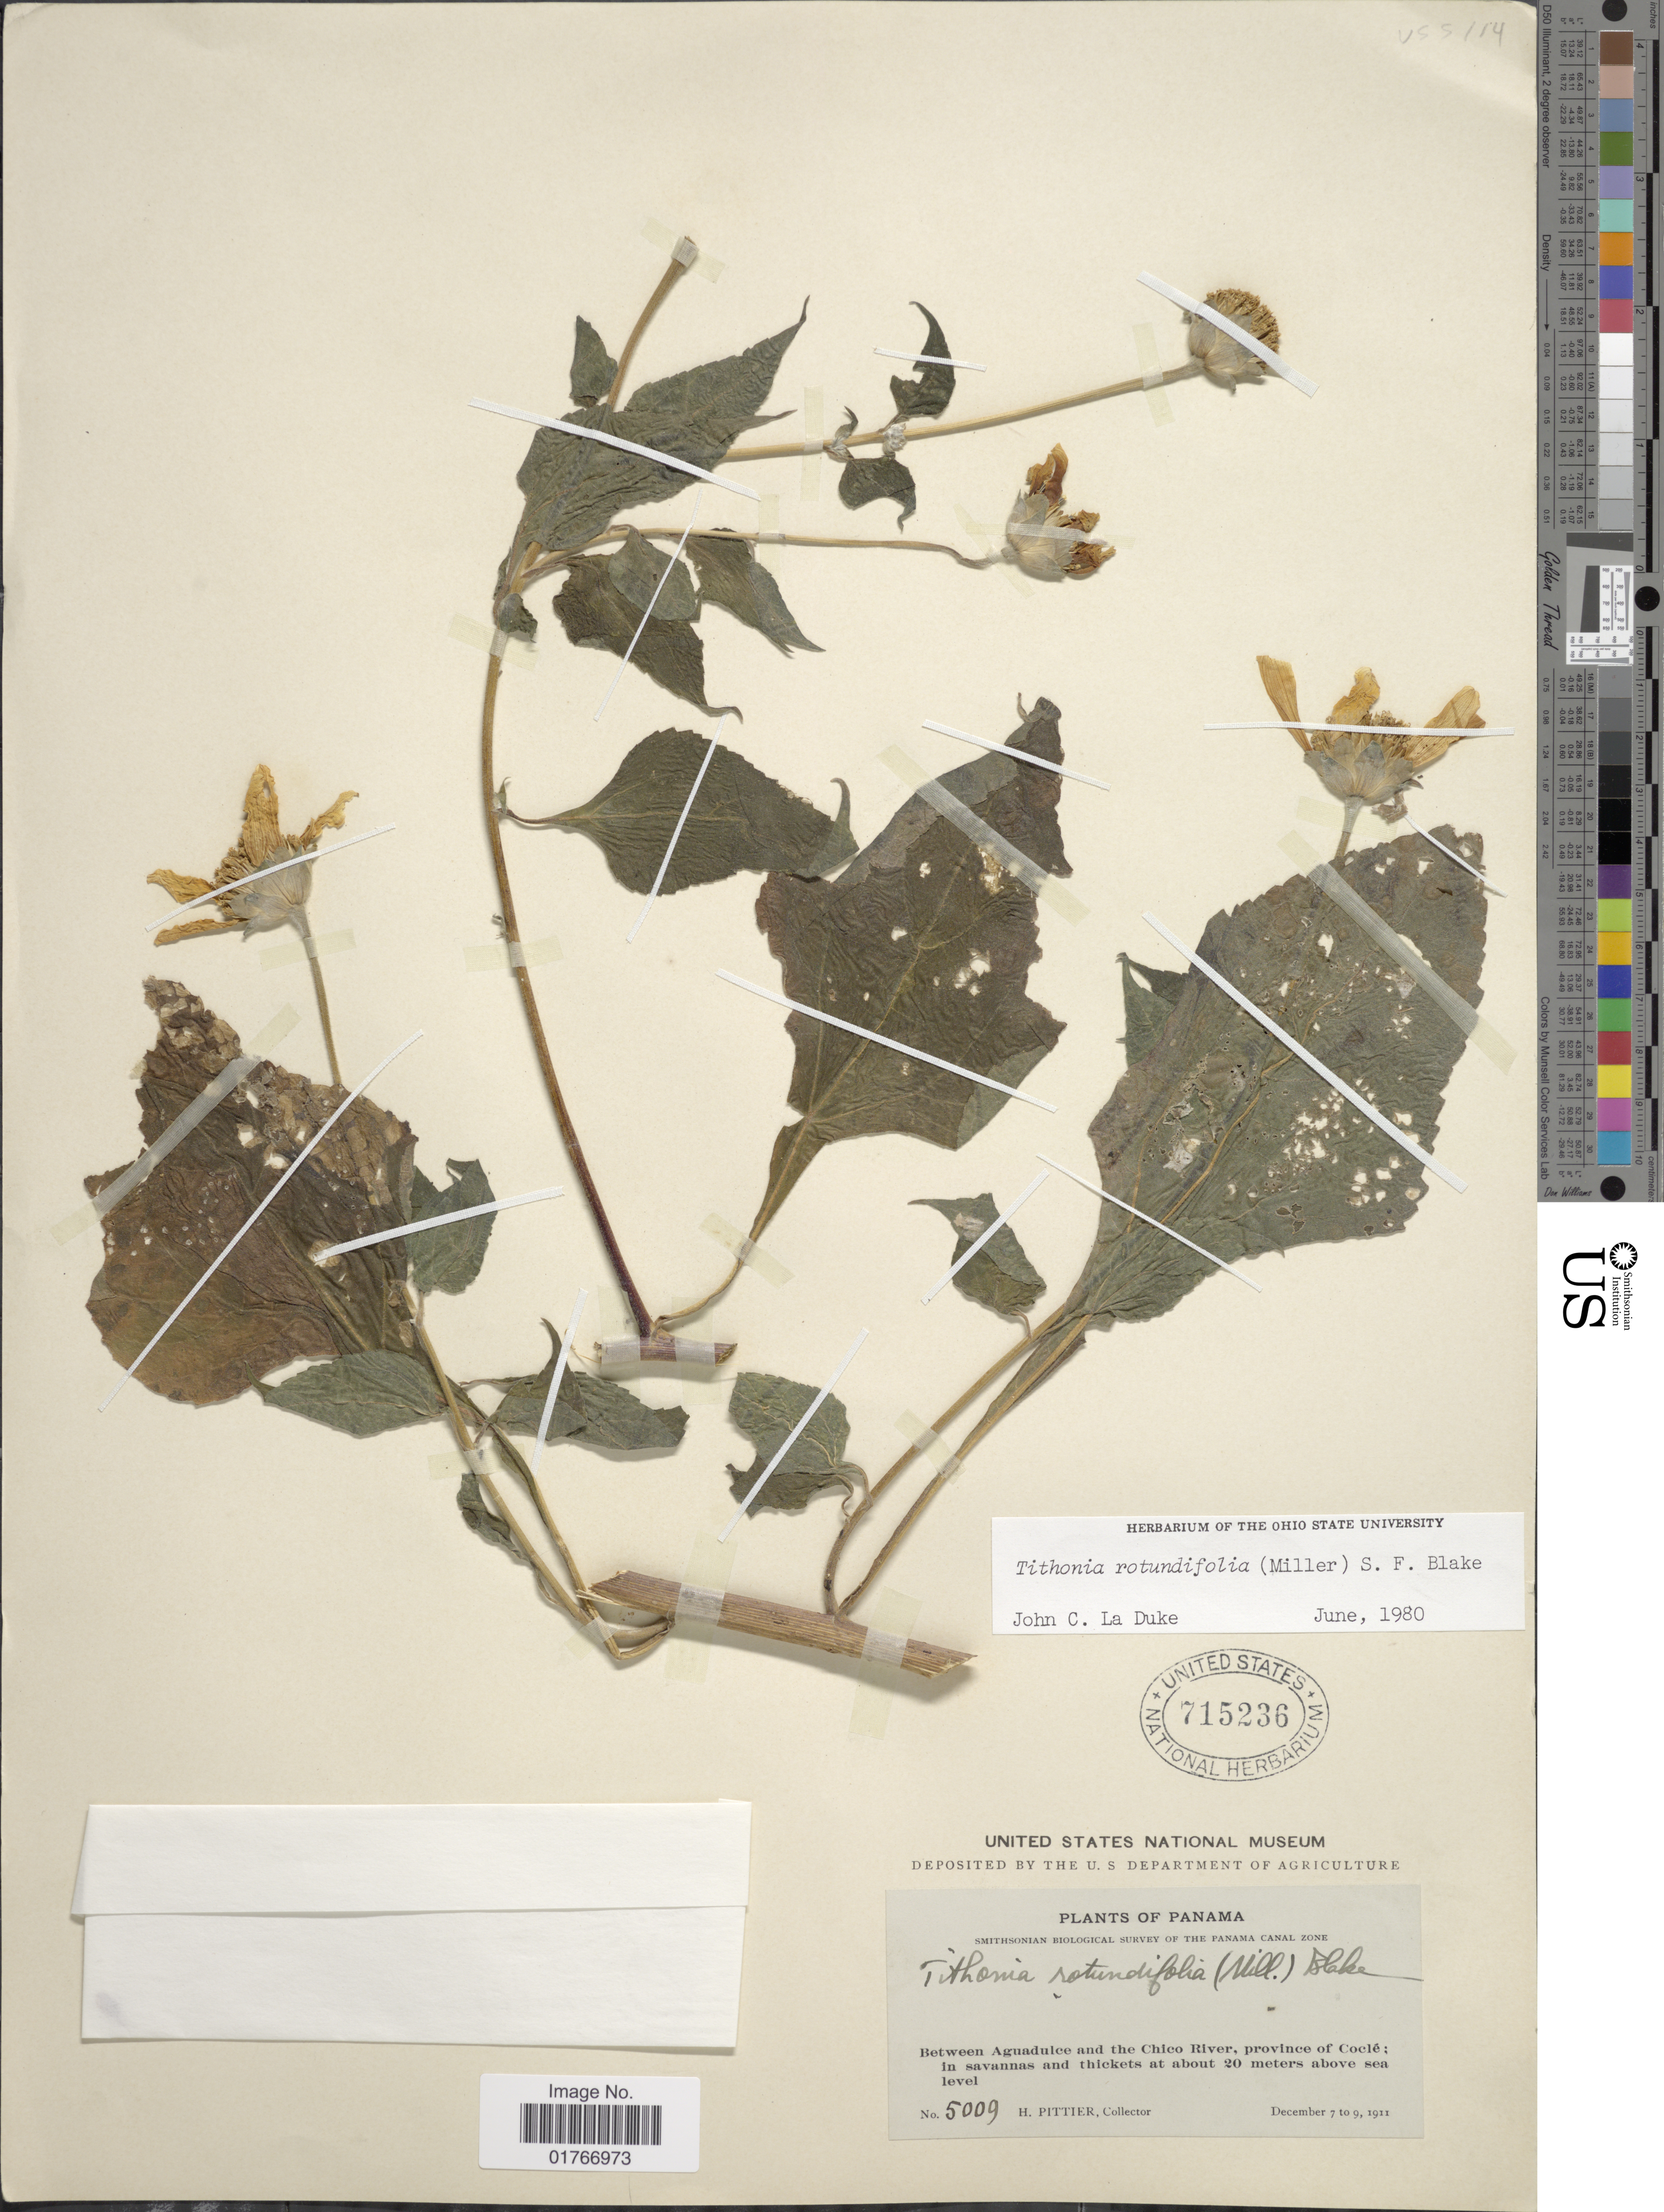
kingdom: Plantae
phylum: Tracheophyta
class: Magnoliopsida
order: Asterales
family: Asteraceae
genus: Tithonia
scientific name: Tithonia rotundifolia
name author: (Mill.) S.F. Blake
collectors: H. F. Pittier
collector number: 5009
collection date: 1911-12-07/1911-12-09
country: Panama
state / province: Coclé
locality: Between Aguadulce and the Chico River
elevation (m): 20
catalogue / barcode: US 715236